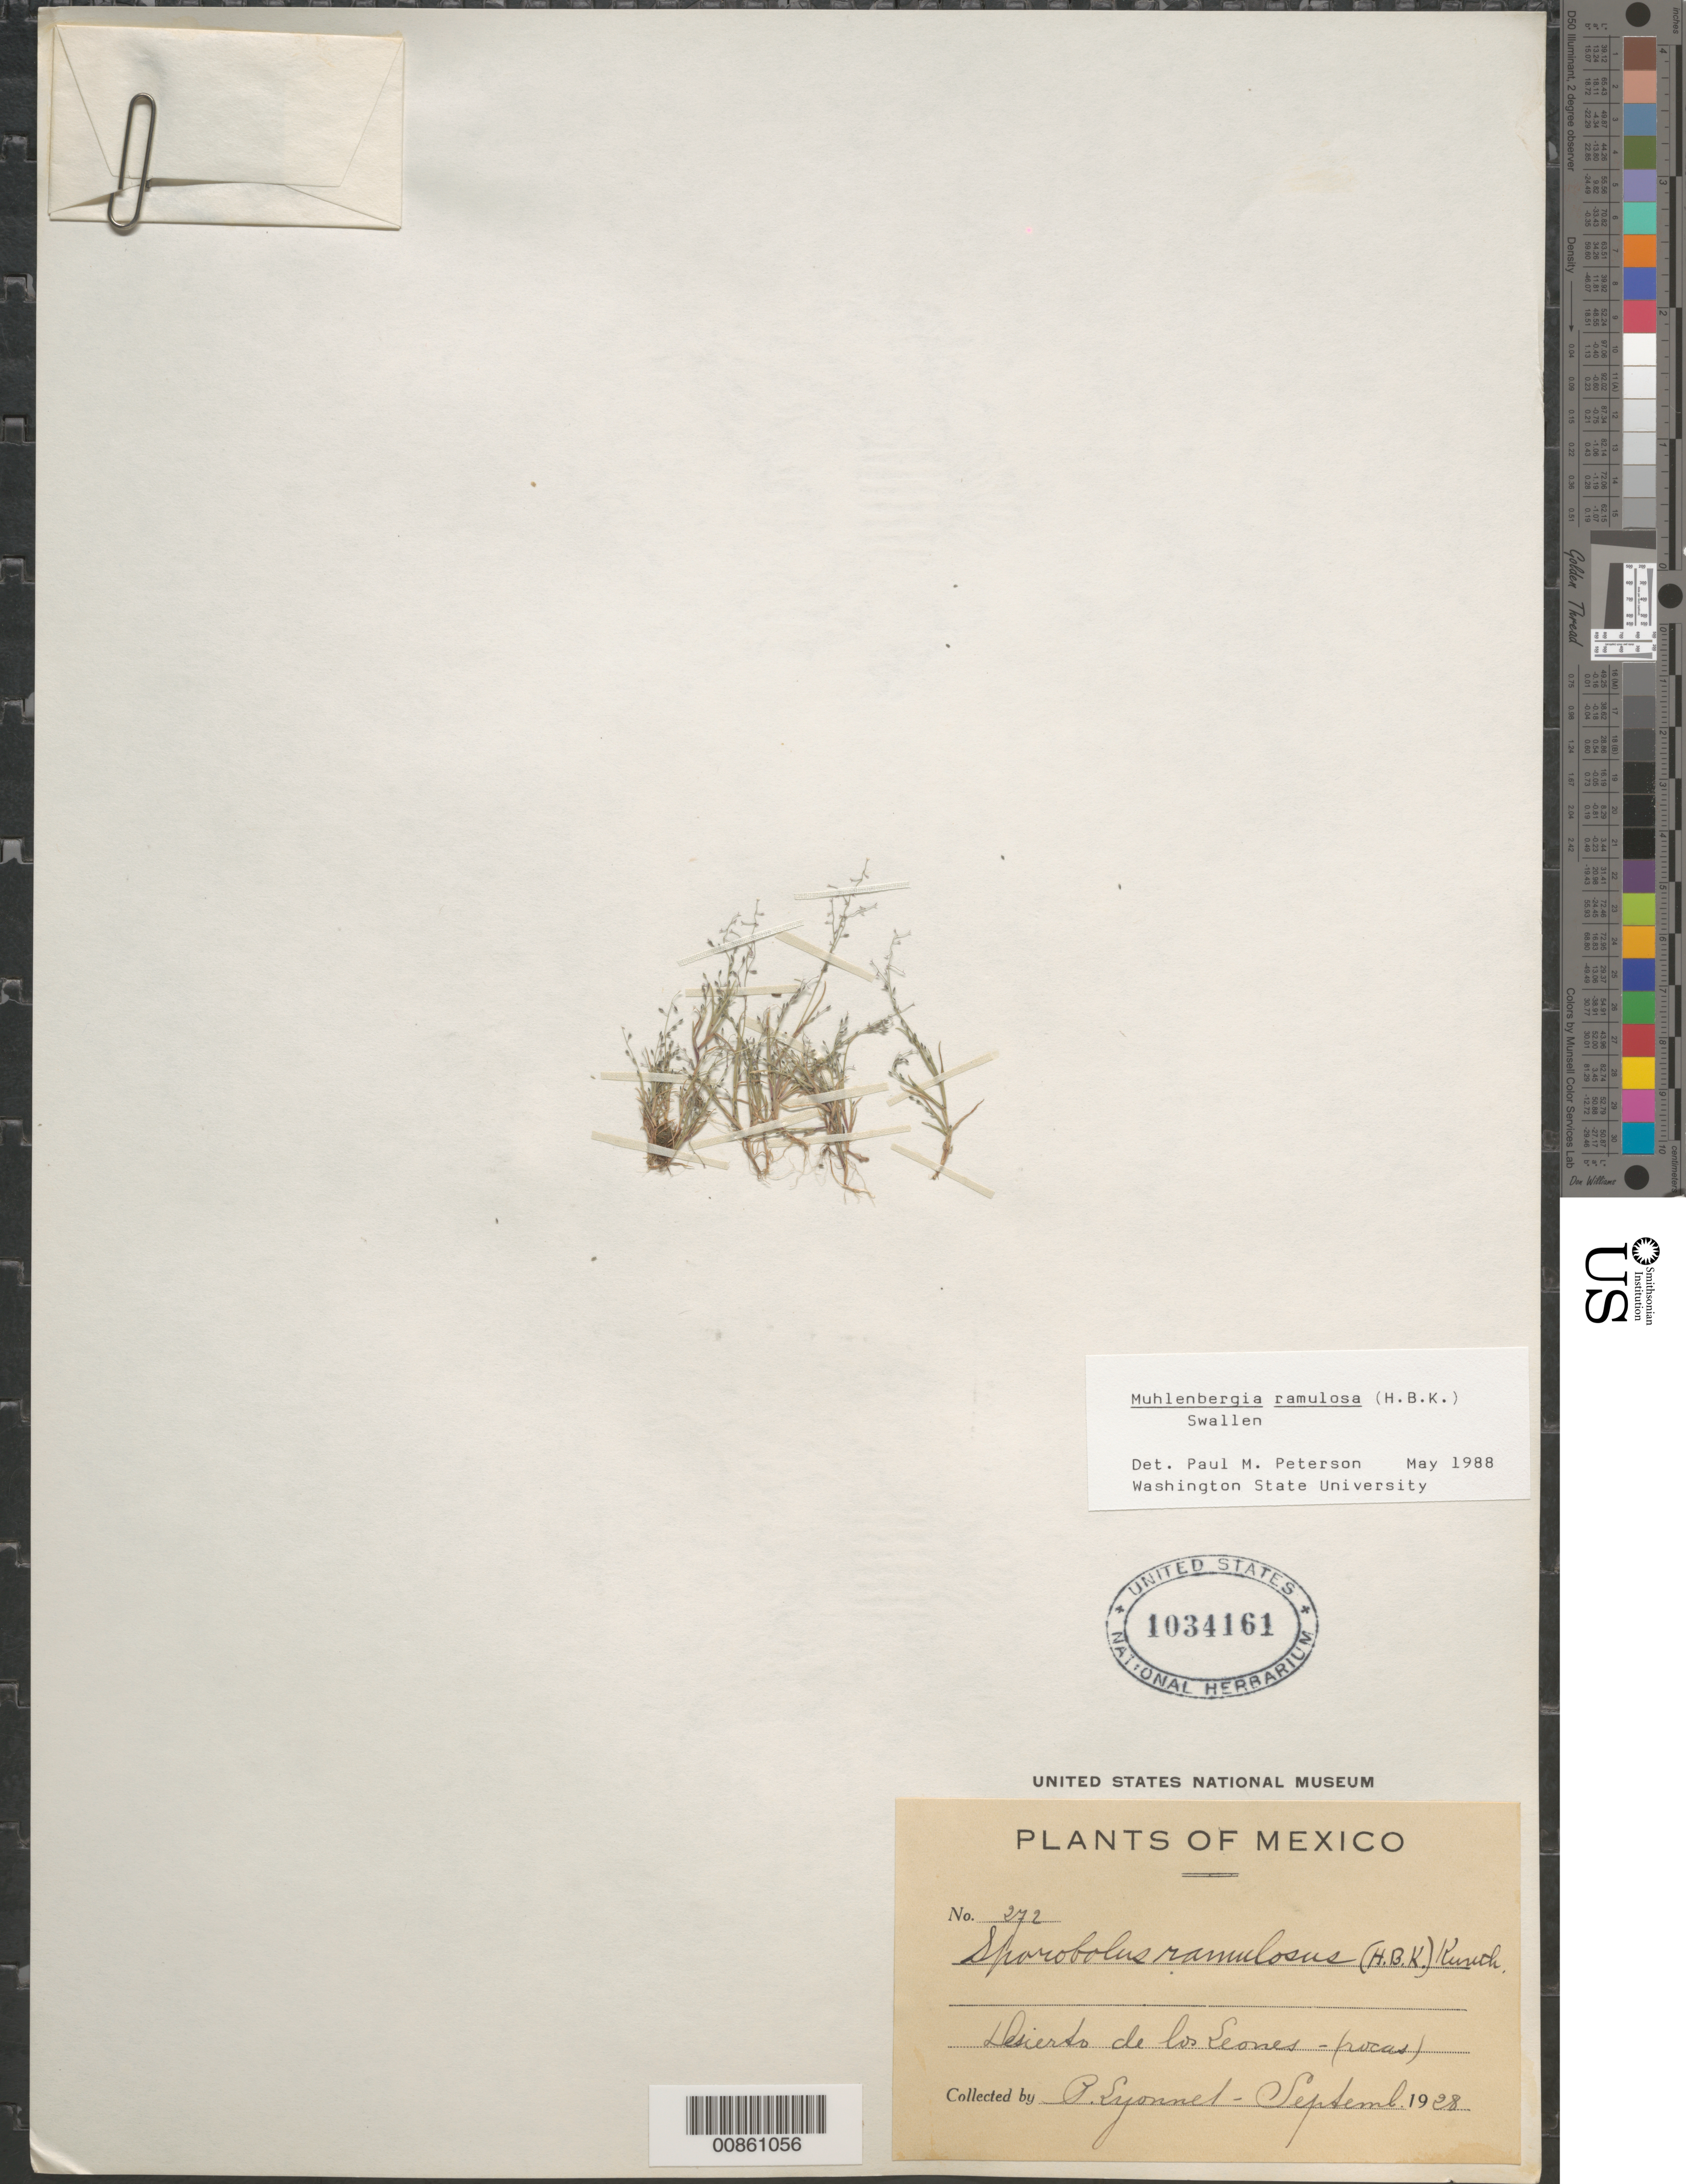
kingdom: Plantae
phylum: Tracheophyta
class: Liliopsida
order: Poales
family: Poaceae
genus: Muhlenbergia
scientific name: Muhlenbergia ramulosa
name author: (Kunth) Swallen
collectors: Bro. E. Lyonnet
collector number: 272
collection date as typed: Sep 1928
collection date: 1928-09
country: Mexico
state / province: Distrito Federal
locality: Desierto de Los Leones, Delegación Cuajimalpa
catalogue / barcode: US 1034161